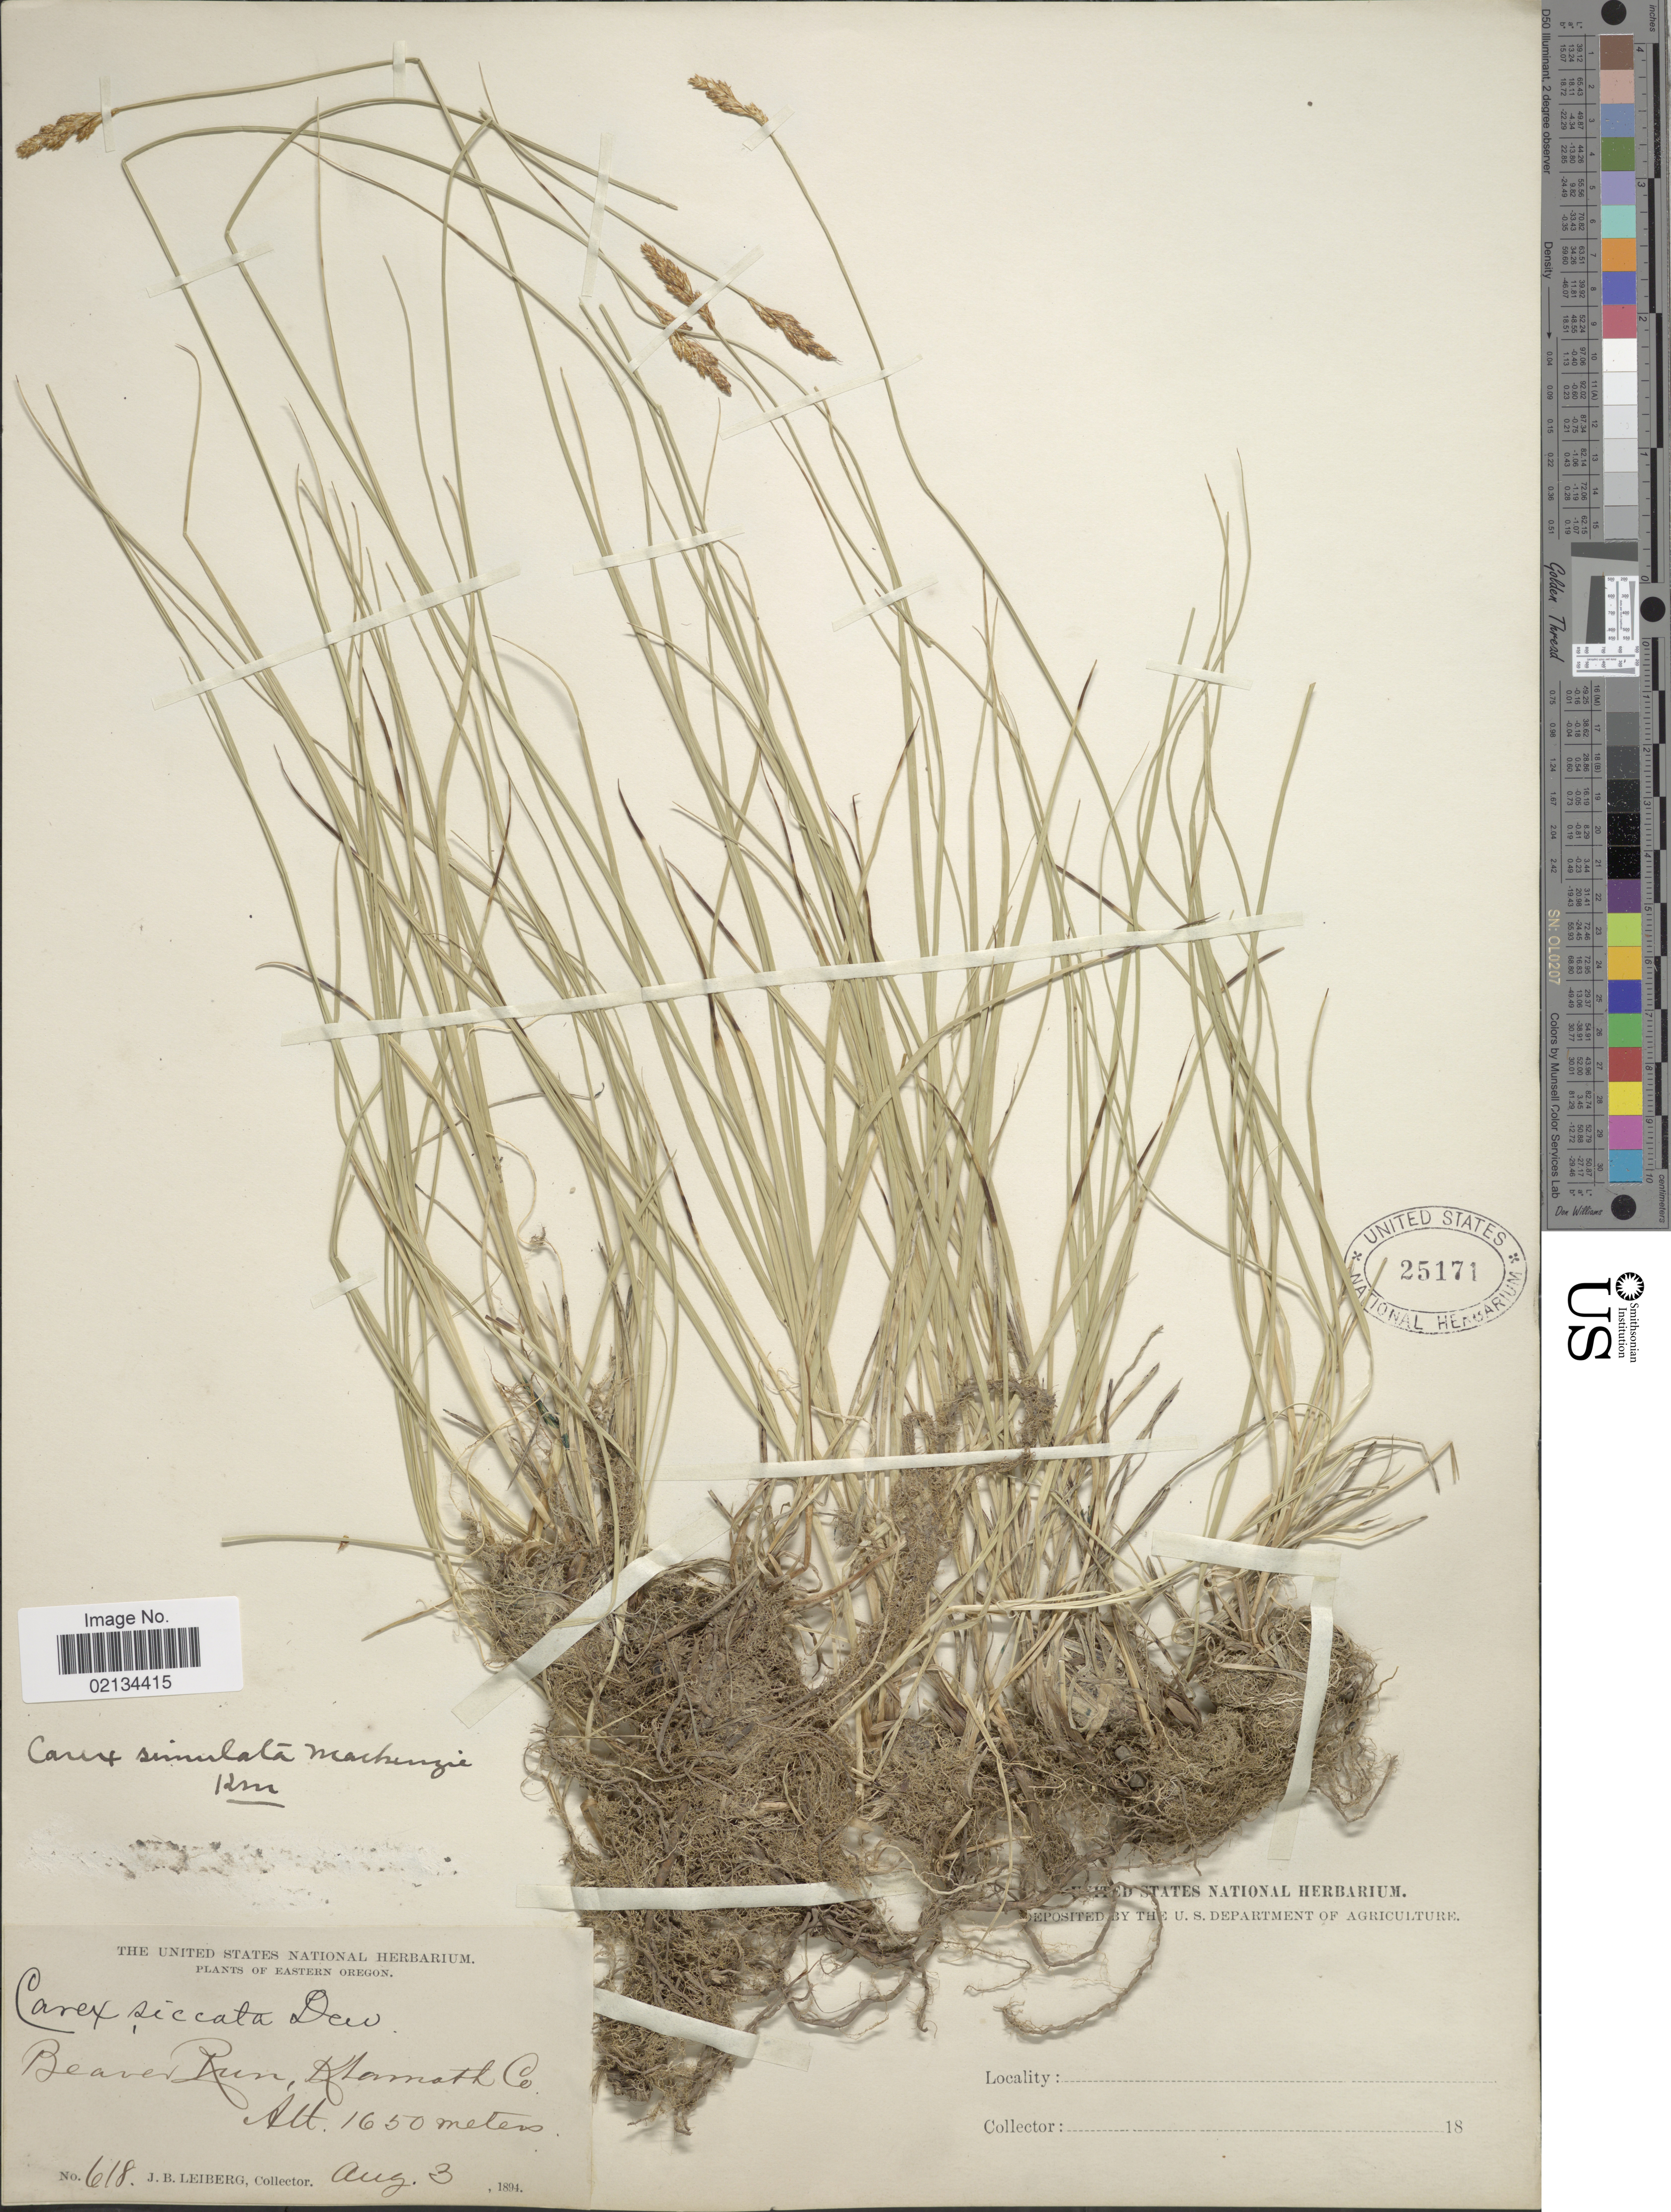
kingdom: Plantae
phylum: Tracheophyta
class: Liliopsida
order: Poales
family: Cyperaceae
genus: Carex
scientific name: Carex simulata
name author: Mack.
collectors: J. B. Leiberg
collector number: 618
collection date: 1894-08-03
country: United States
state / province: Oregon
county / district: Klamath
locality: Eastern Oregon, Beaver Run, Klamath Co.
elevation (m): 1650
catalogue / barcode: US 25171